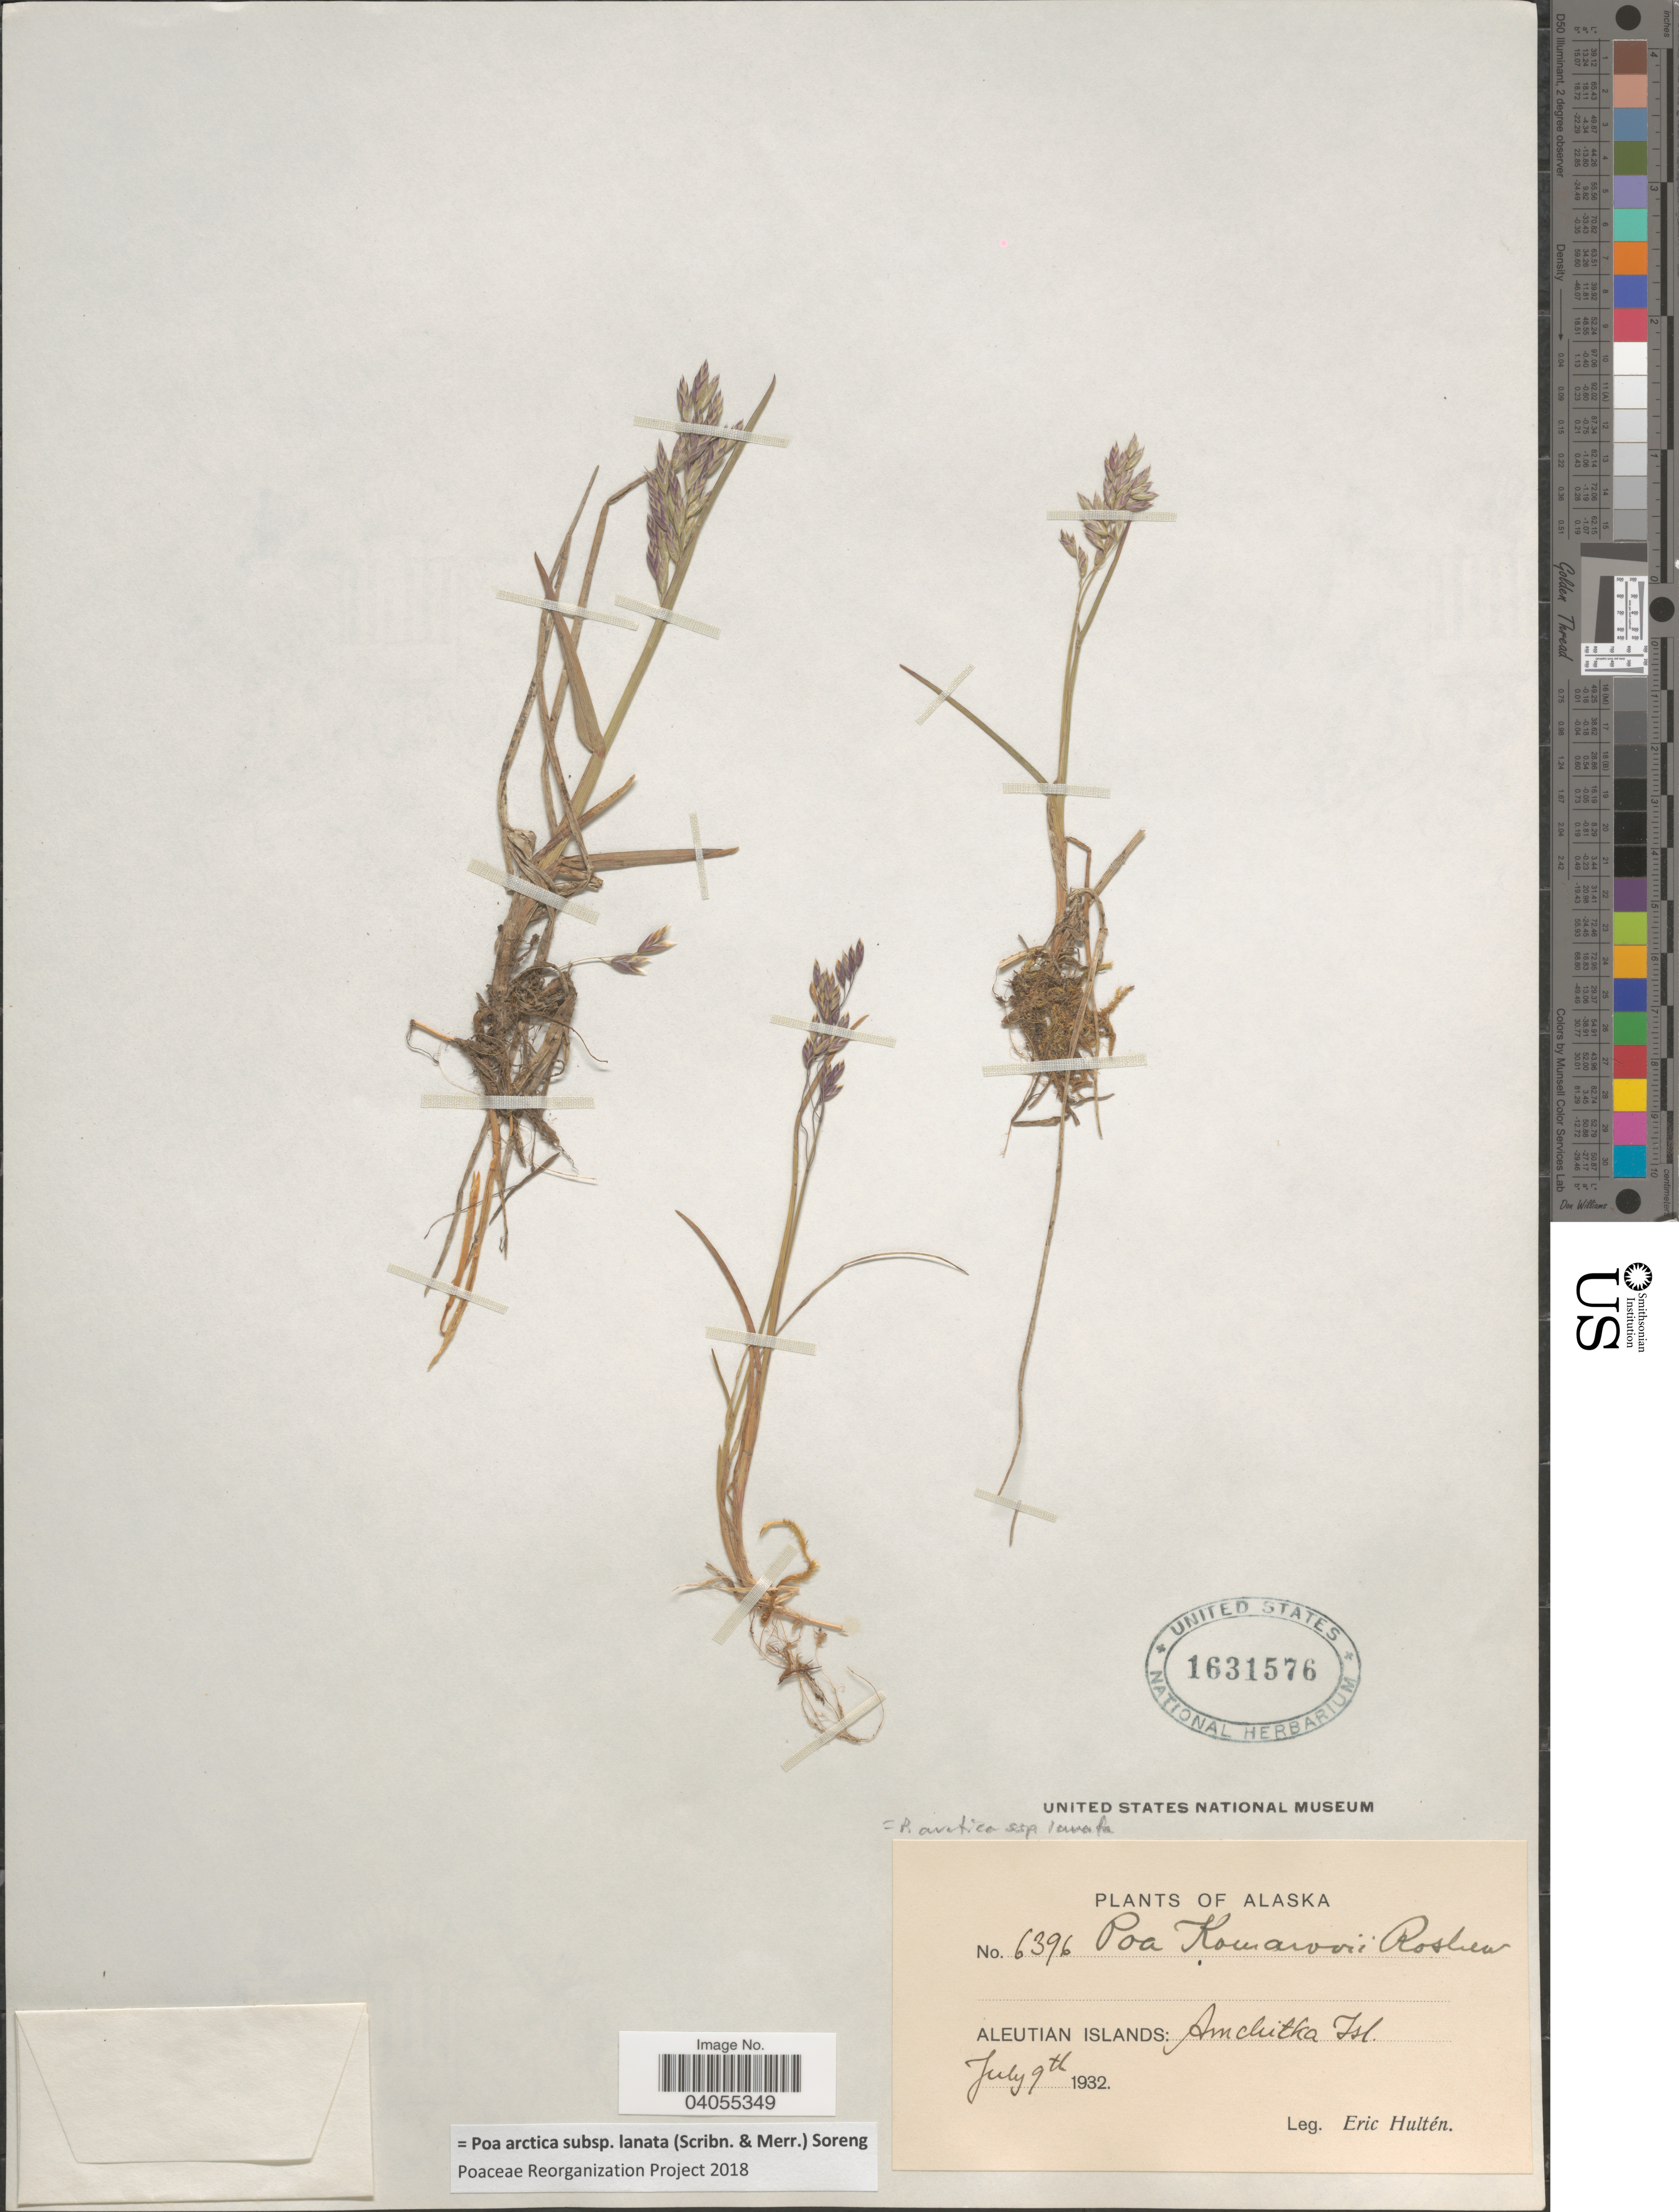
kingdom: Plantae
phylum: Tracheophyta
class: Liliopsida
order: Poales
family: Poaceae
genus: Poa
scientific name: Poa arctica subsp. lanata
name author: (Scribn. & Merr.) Soreng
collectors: E. G. Hultén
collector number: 6396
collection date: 1932-07-09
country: United States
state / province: Alaska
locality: Aleutian Islands: Amchitka Isl.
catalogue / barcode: US 1631576